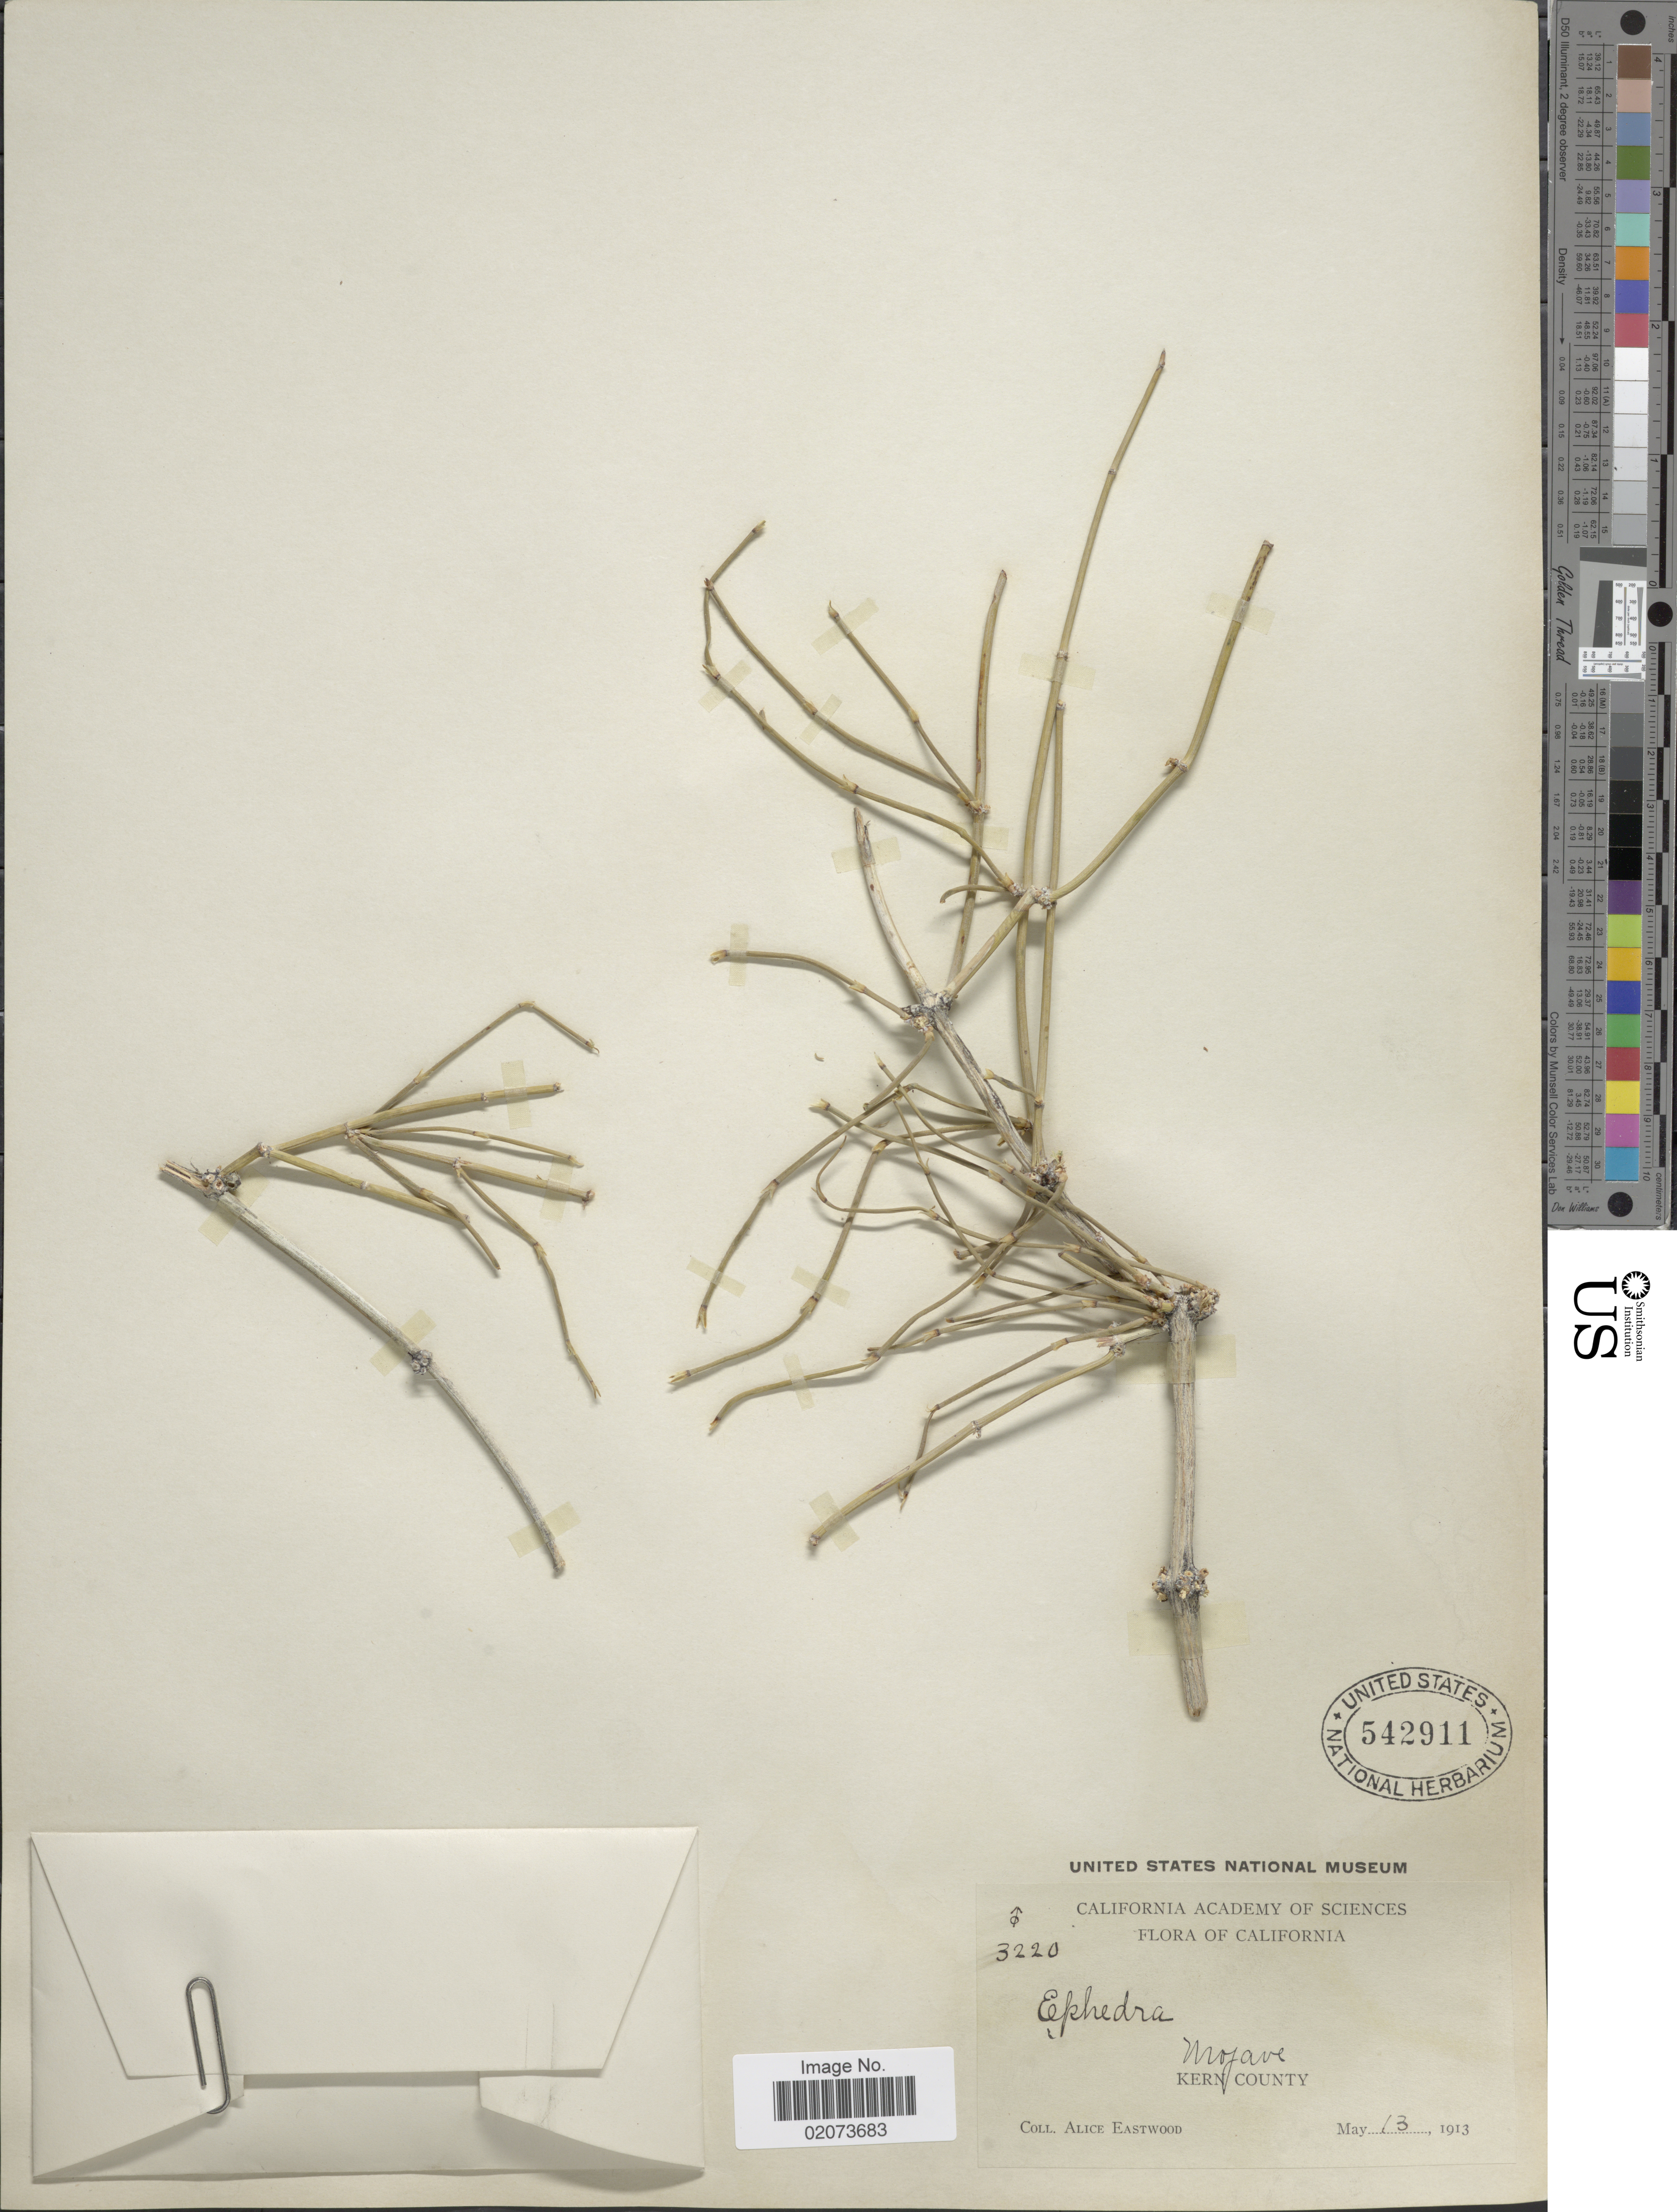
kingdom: Plantae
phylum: Tracheophyta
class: Gnetopsida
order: Ephedrales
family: Ephedraceae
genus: Ephedra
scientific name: Ephedra sp.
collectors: A. Eastwood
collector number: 3220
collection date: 1913-05-13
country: United States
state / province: California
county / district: Kern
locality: Mojave, Kern County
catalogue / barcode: US 542911